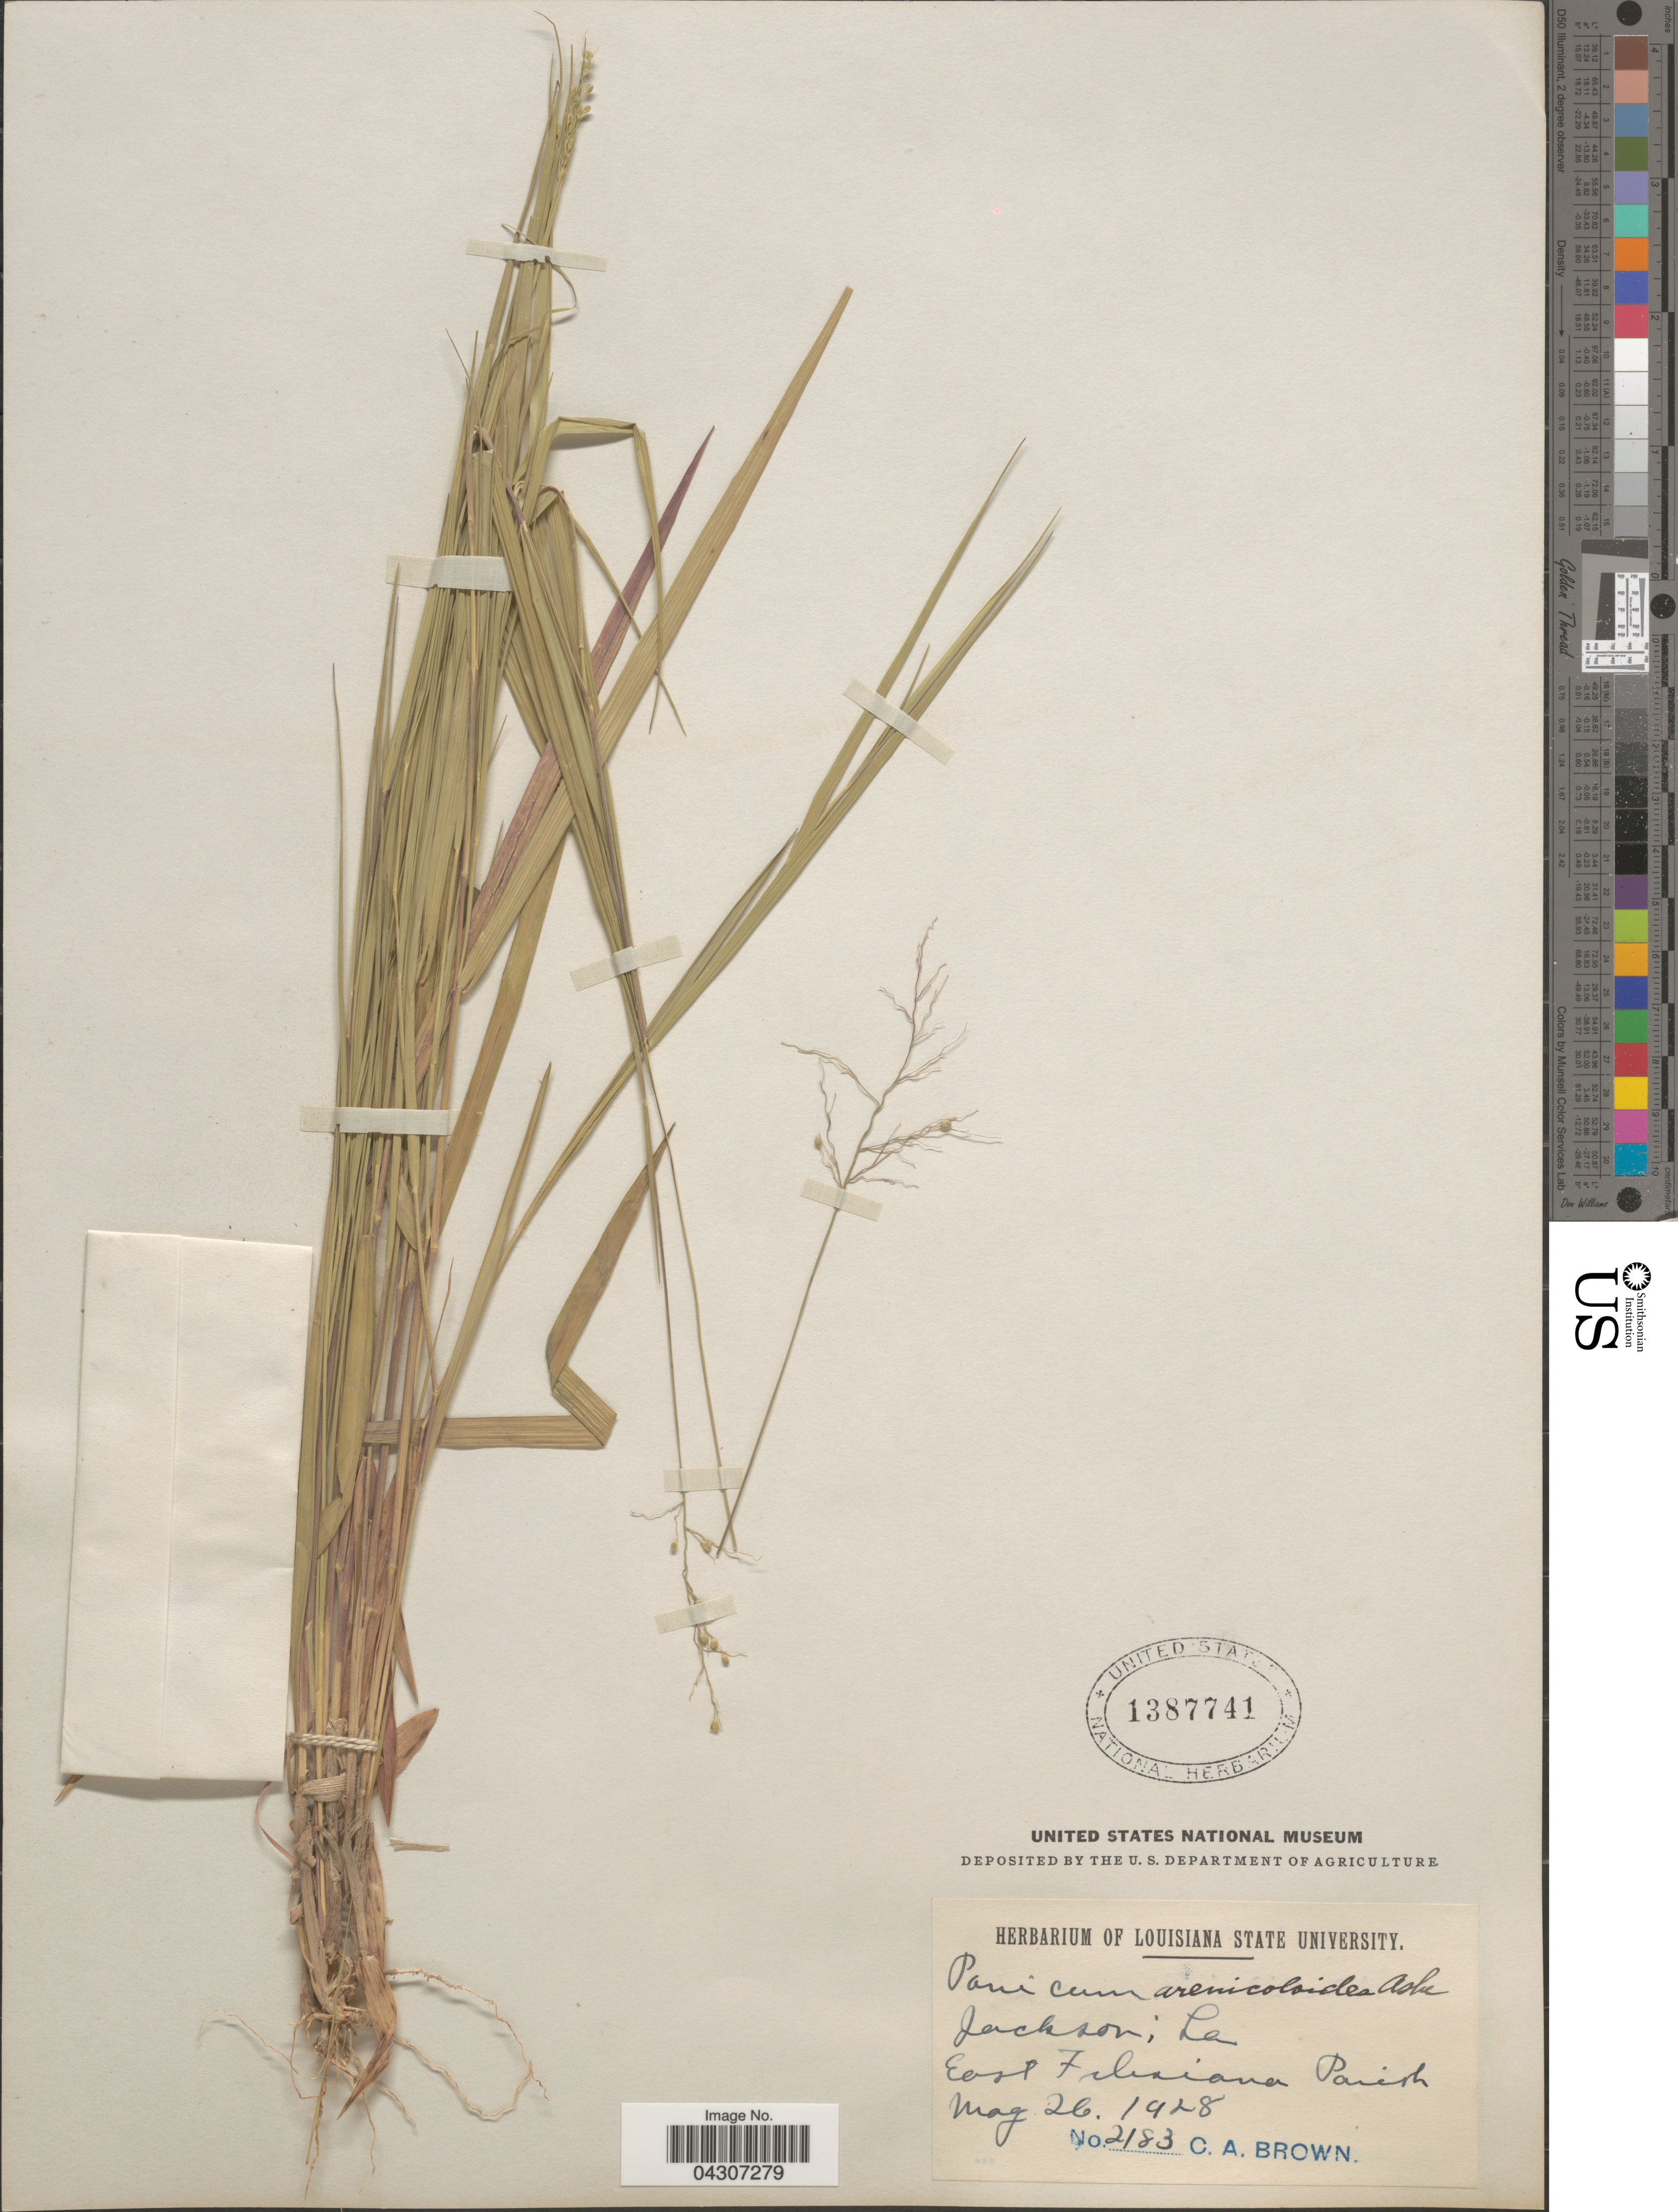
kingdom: Plantae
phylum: Tracheophyta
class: Liliopsida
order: Poales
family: Poaceae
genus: Dichanthelium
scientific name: Dichanthelium aciculare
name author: (Desv. ex Poir.) Gould & C.A. Clark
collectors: C. A. Brown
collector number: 2183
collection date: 1928-05-26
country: United States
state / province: Louisiana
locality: Jackson. East Feliciana Parish.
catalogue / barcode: US 1387741